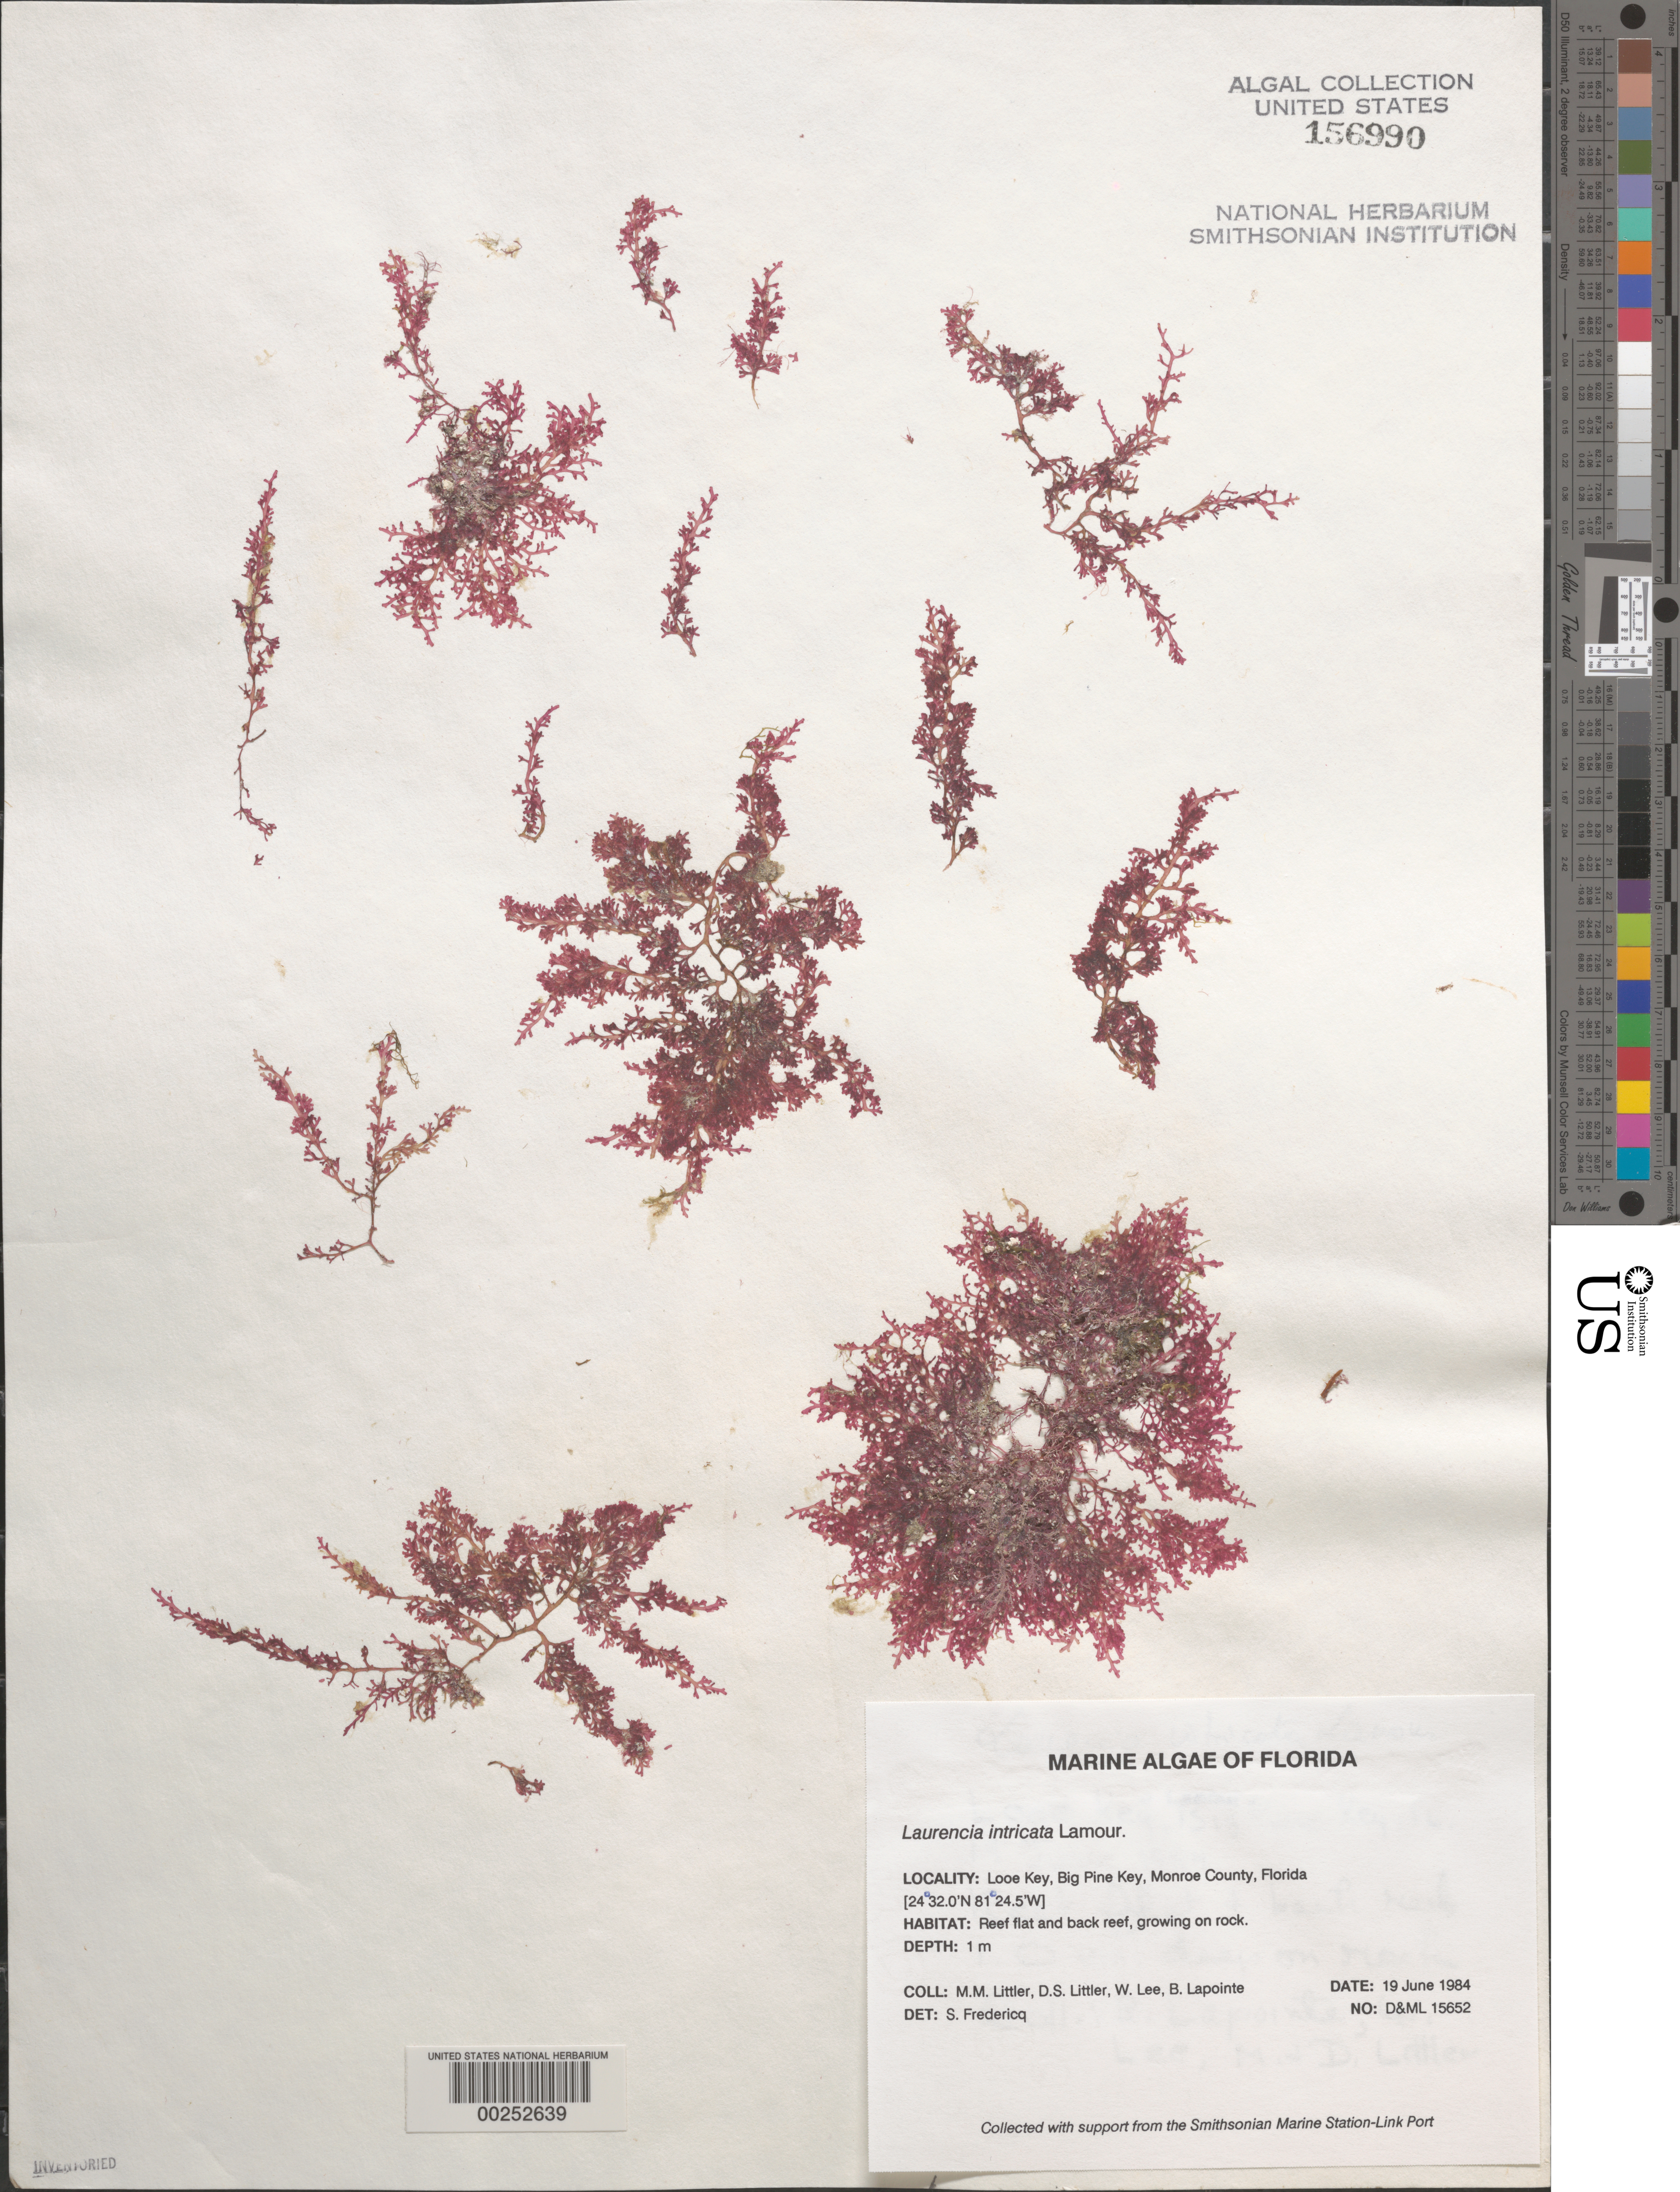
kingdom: Plantae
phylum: Rhodophyta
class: Florideophyceae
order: Ceramiales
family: Rhodomelaceae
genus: Laurencia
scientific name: Laurencia intricata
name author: J.V.Lamouroux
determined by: Fredericq, S.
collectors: M. M. Littler, D. S. Littler, W. Lee & B. Lapointe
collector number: D&ML 15652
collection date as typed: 19 Jun 1984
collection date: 1984-06-19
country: United States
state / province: Florida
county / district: Monroe County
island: Looe Key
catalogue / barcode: US 156990